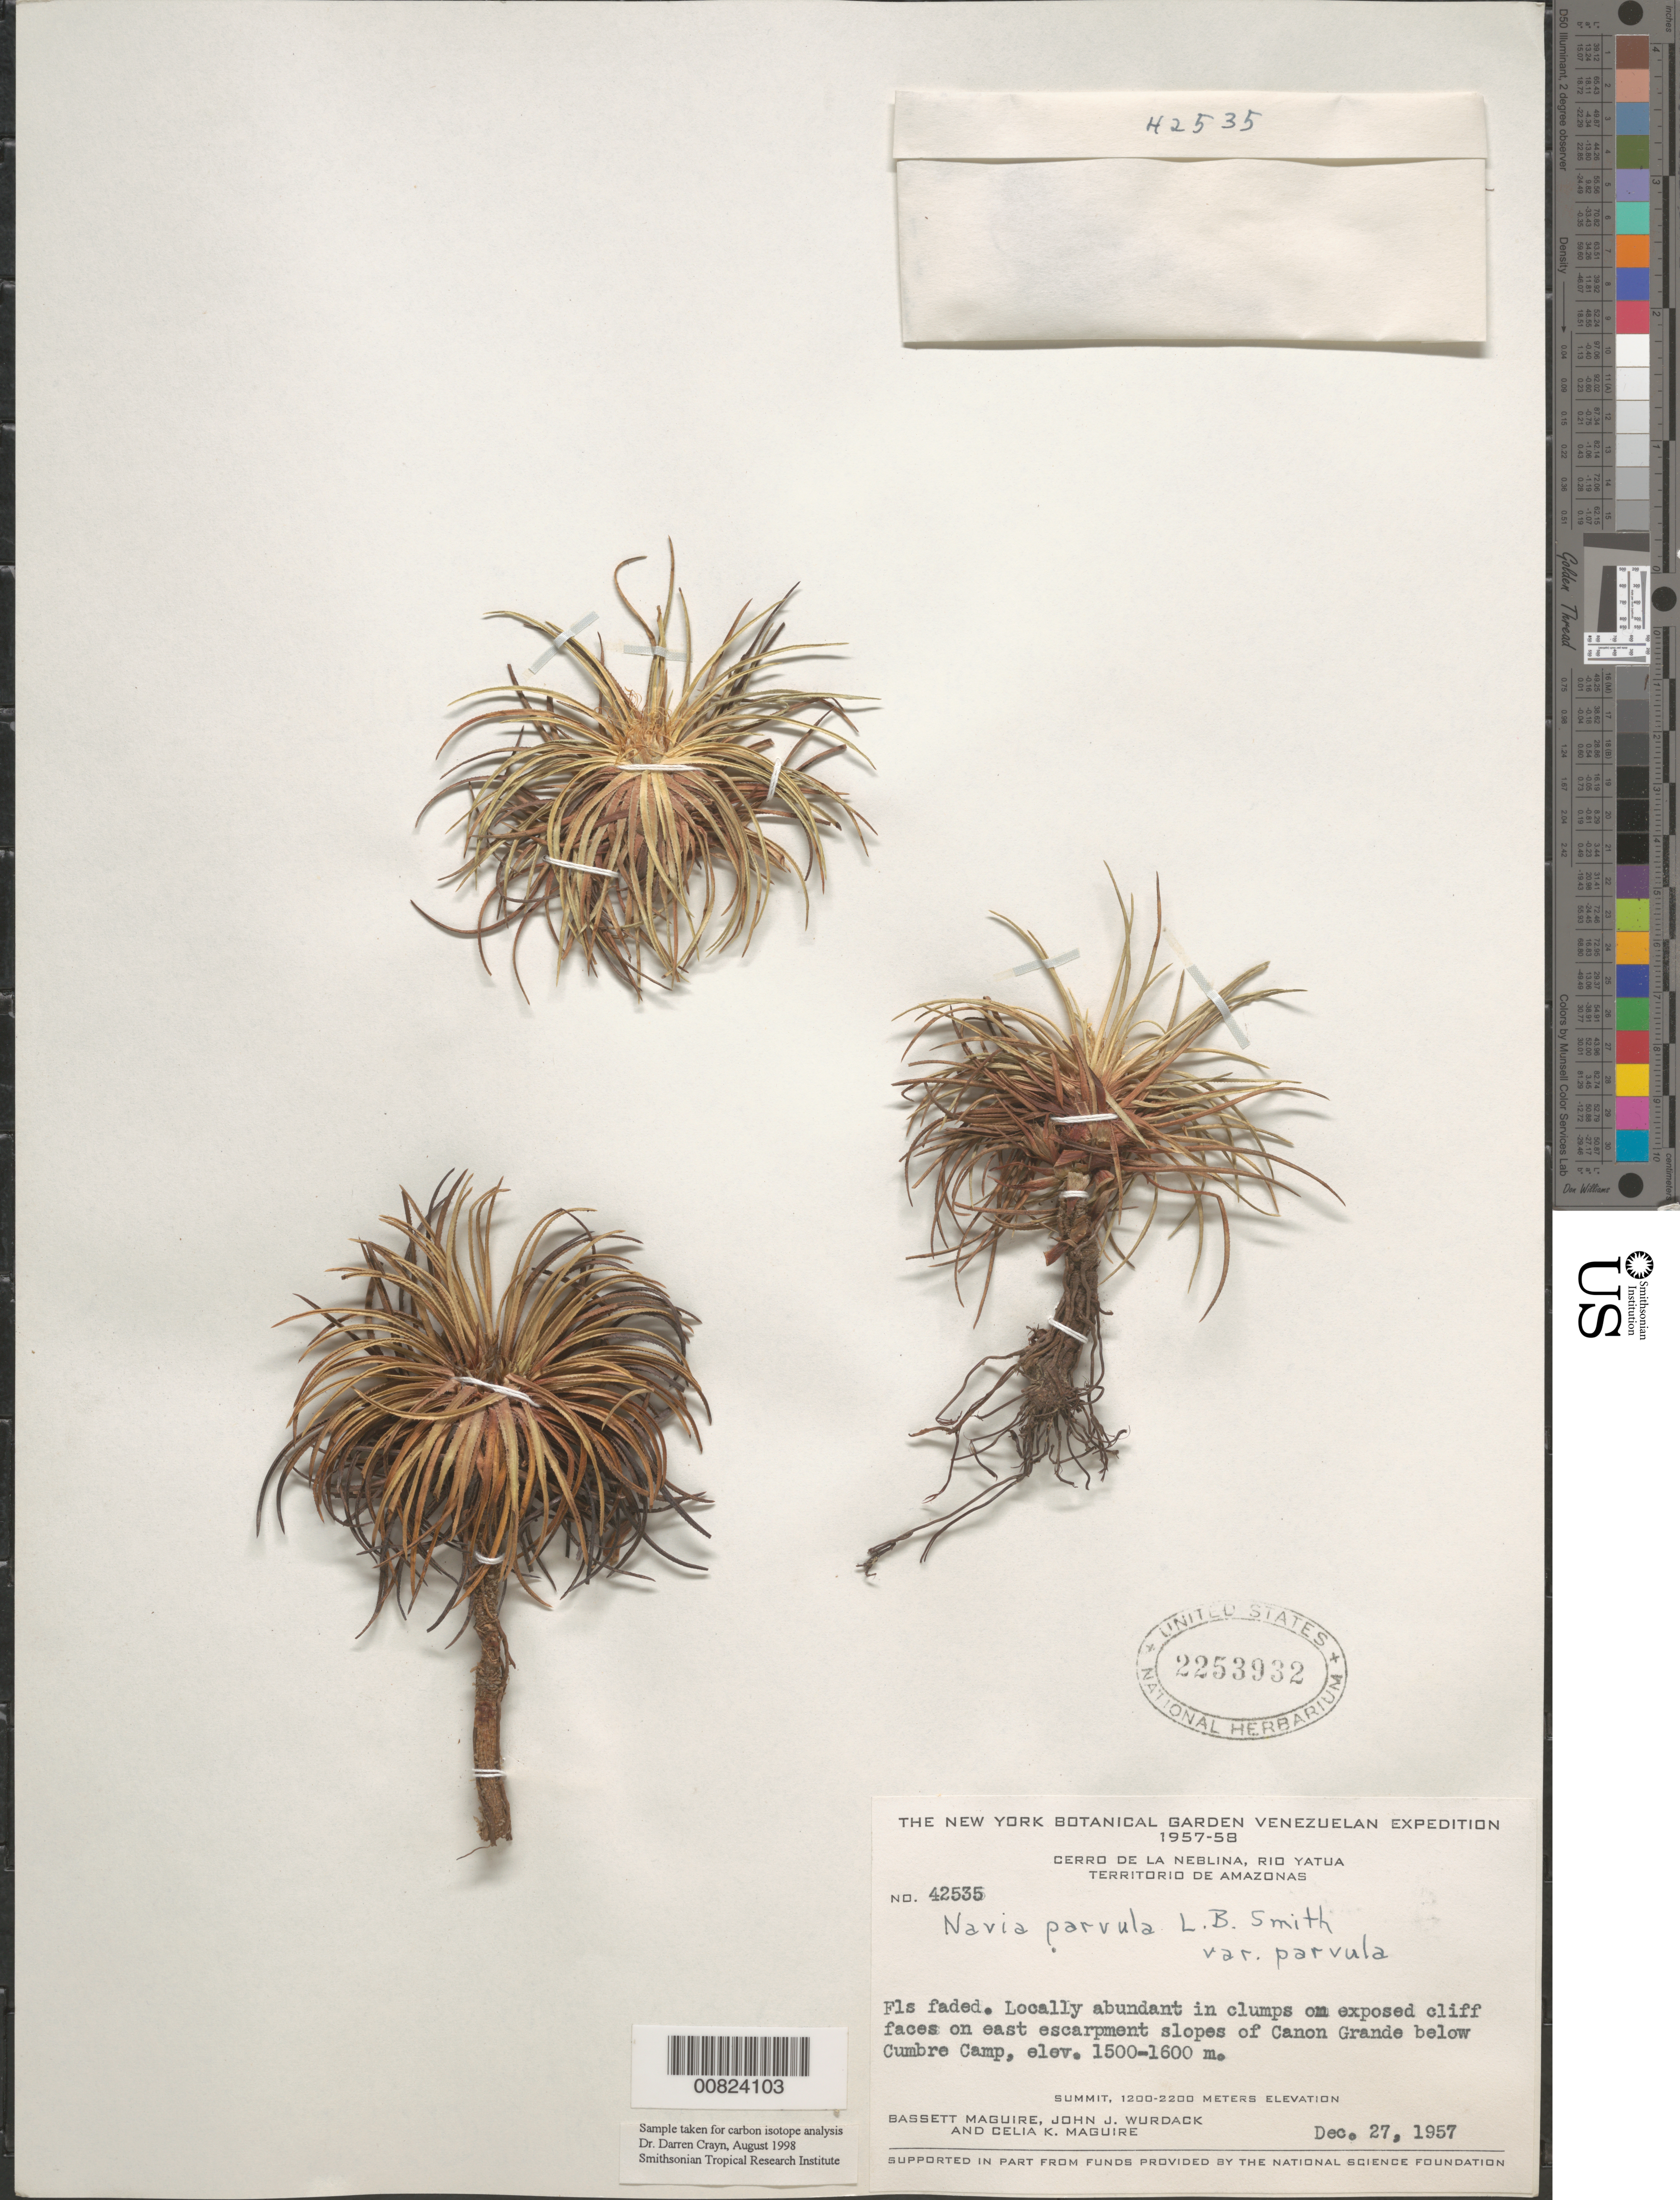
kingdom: Plantae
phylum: Tracheophyta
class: Liliopsida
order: Poales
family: Bromeliaceae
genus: Navia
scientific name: Navia parvula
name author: L.B. Sm.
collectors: B. Maguire, J. J. Wurdack & C. K. Maguire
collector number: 42535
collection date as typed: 27-Dec-57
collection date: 1957-12-27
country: Venezuela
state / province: Amazonas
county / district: Río Negro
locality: Cerro de la Neblina, Río Yatua, Caño Grande, SSE of Cumbre Camp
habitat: Summit; on exposed cliff faces on E escarpment slopes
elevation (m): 1500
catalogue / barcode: US 2253932